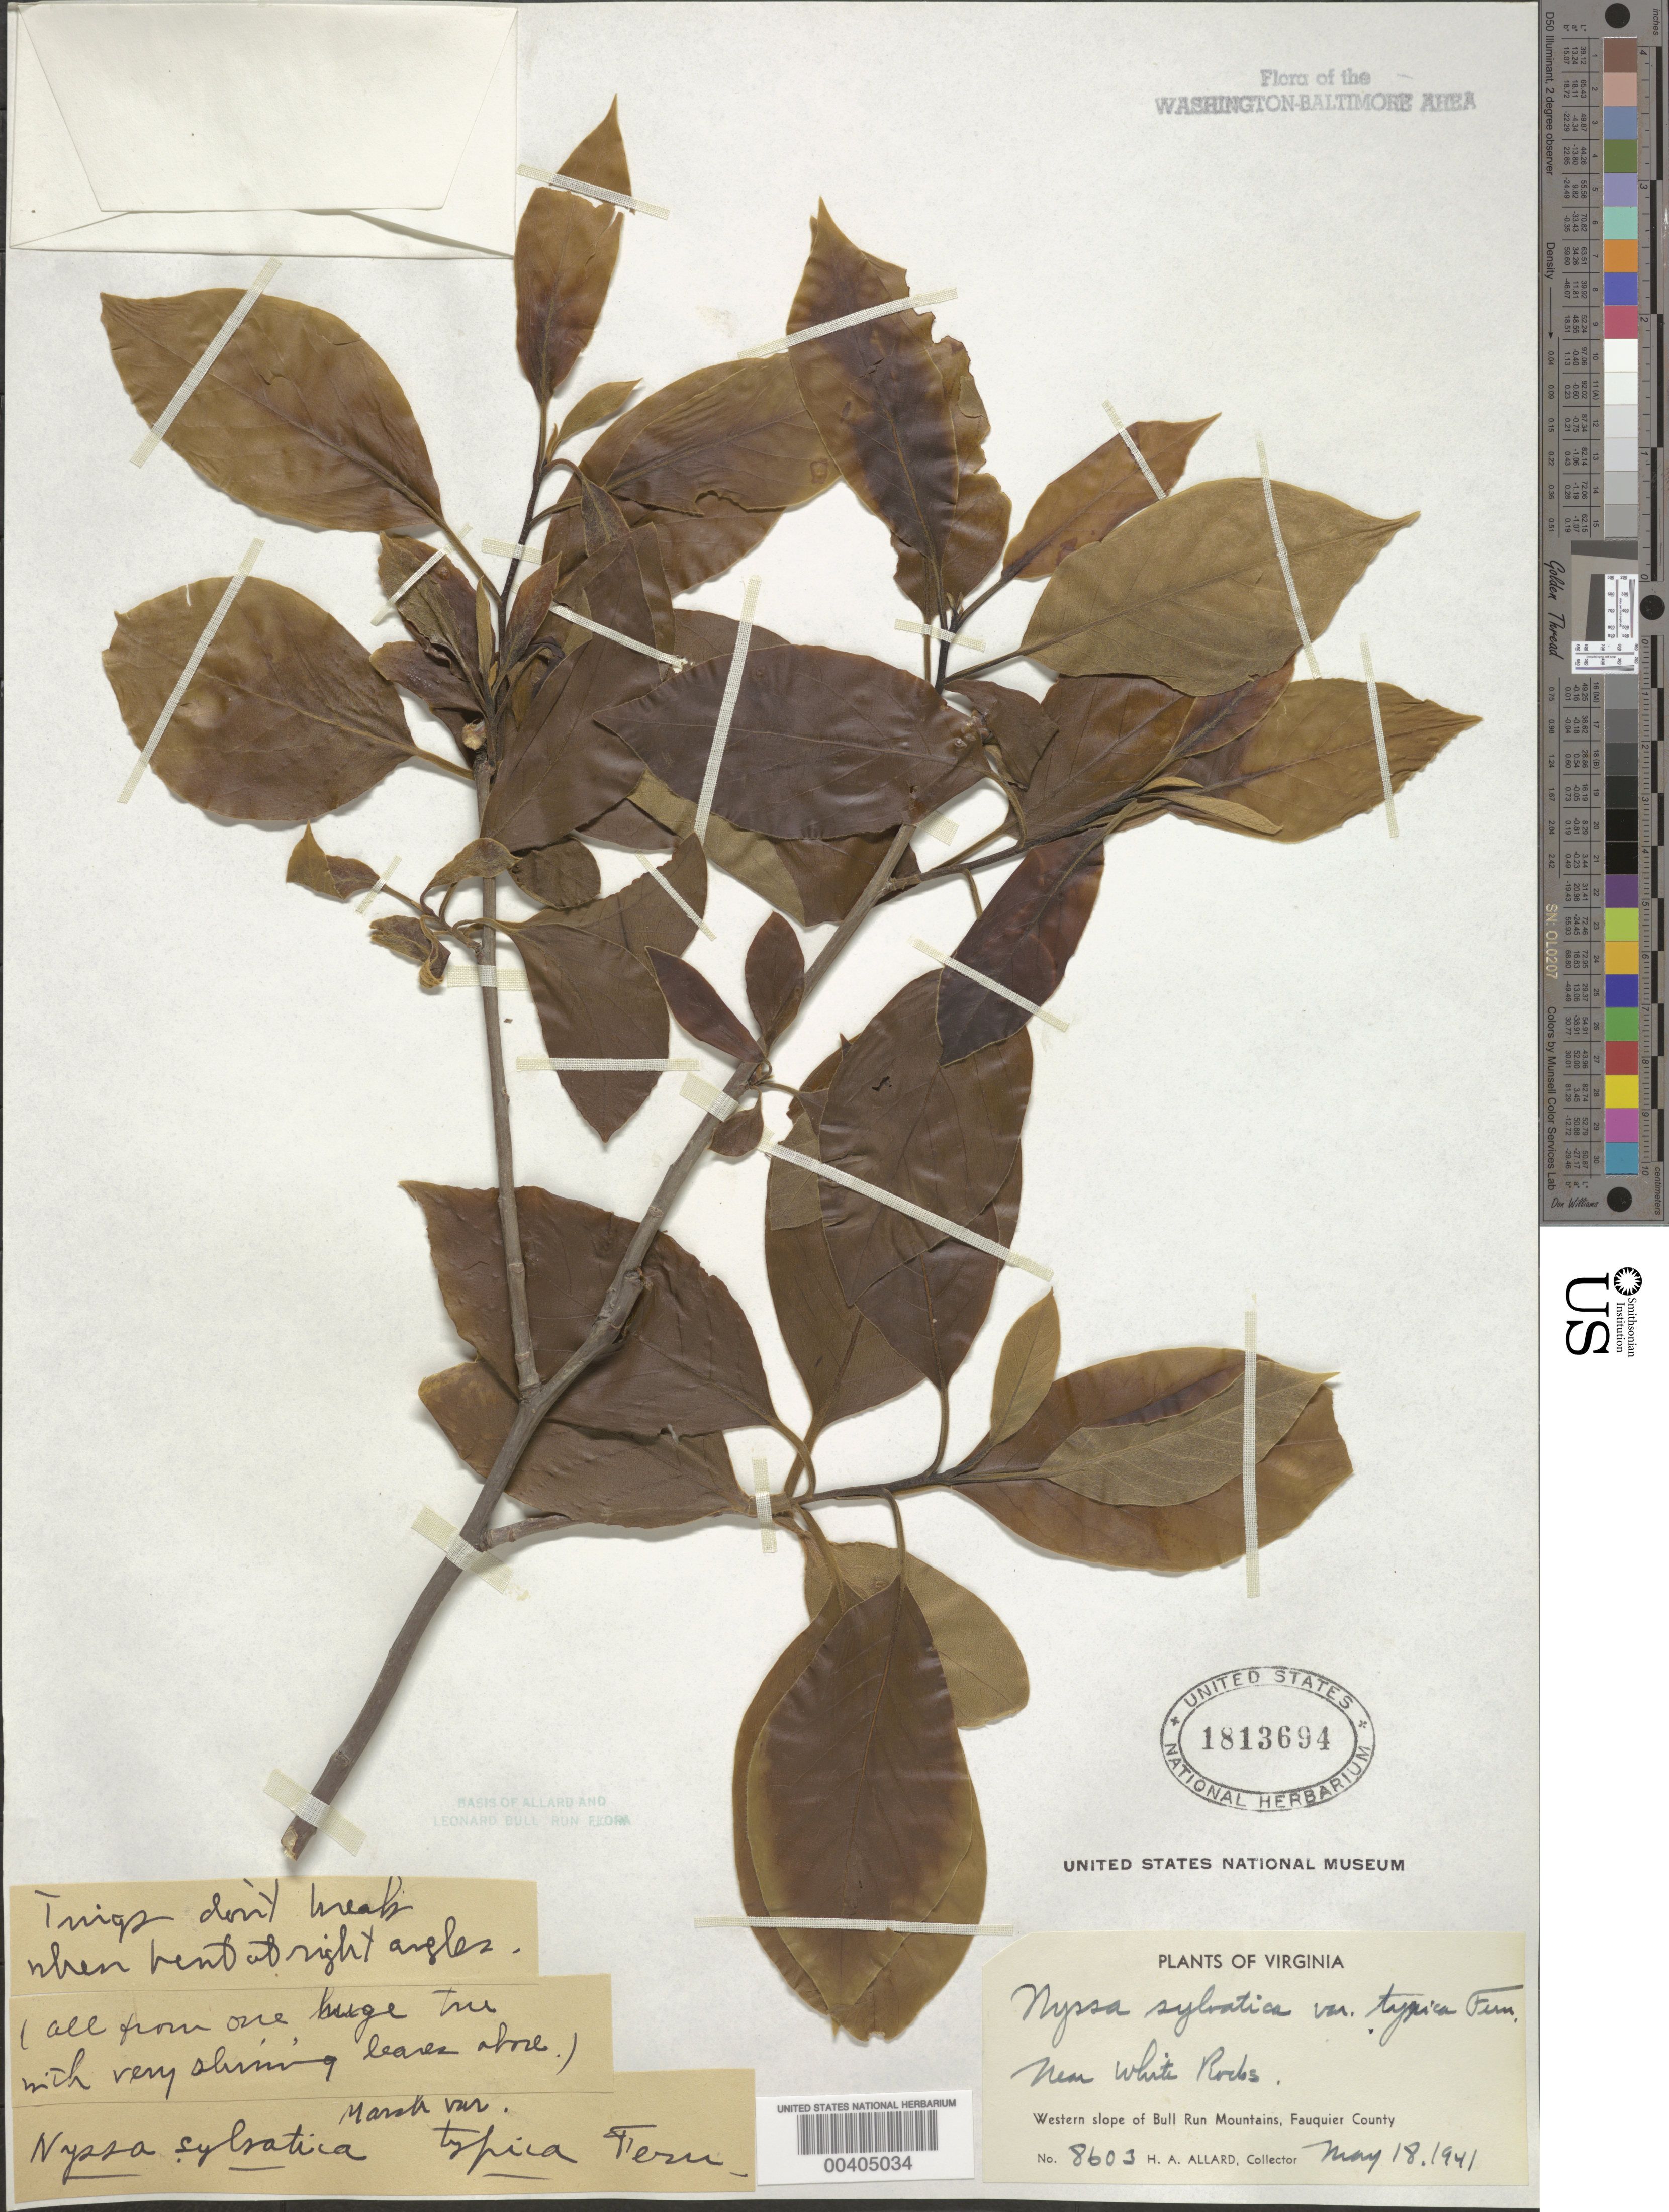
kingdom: Plantae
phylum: Tracheophyta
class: Magnoliopsida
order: Cornales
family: Nyssaceae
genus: Nyssa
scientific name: Nyssa sylvatica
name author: Marshall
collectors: H. A. Allard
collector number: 8603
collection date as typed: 18 May 1941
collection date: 1941-05-18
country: United States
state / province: Virginia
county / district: Fauquier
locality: Near White Rocks, western slope of Bull Run Mountains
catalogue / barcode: US 1813694